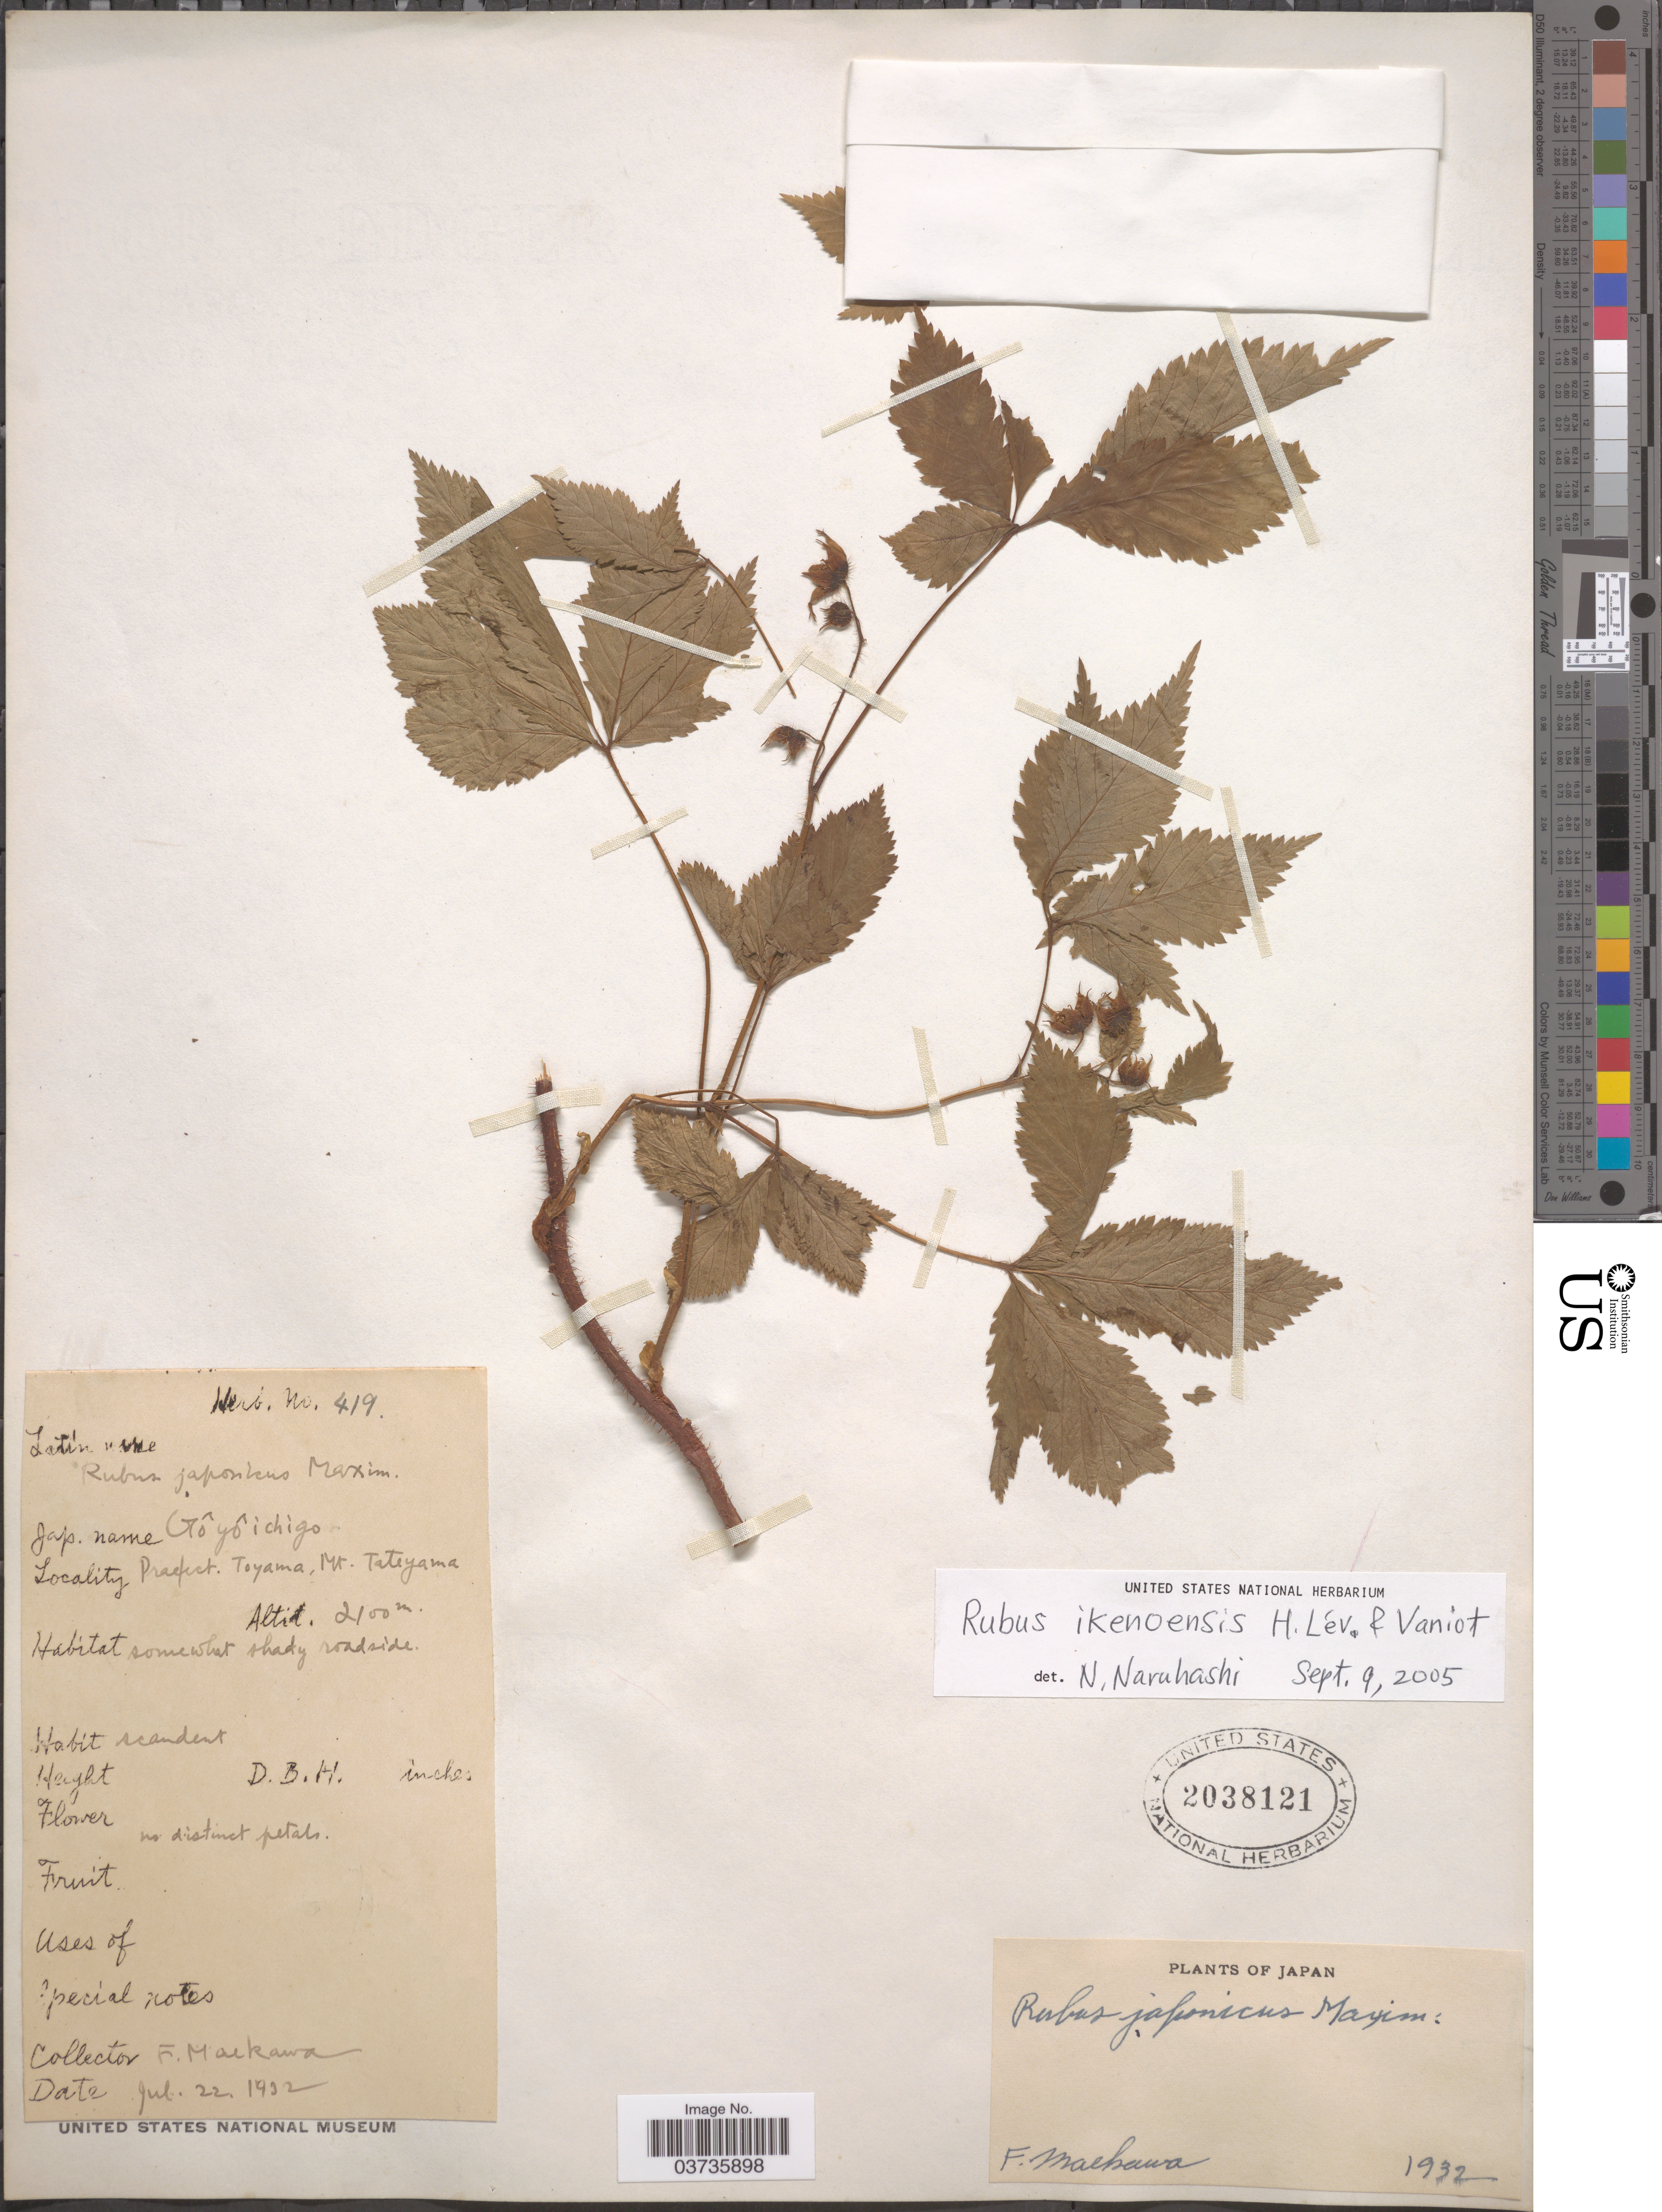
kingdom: Plantae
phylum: Tracheophyta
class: Magnoliopsida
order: Rosales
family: Rosaceae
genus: Rubus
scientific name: Rubus ikenoensis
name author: H. Lév. & Vaniot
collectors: F. Maekawa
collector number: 419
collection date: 1932-07-22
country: Japan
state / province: Toyama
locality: Praefect. Toyama, Mt. Tateyama.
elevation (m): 2100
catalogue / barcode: US 2038121